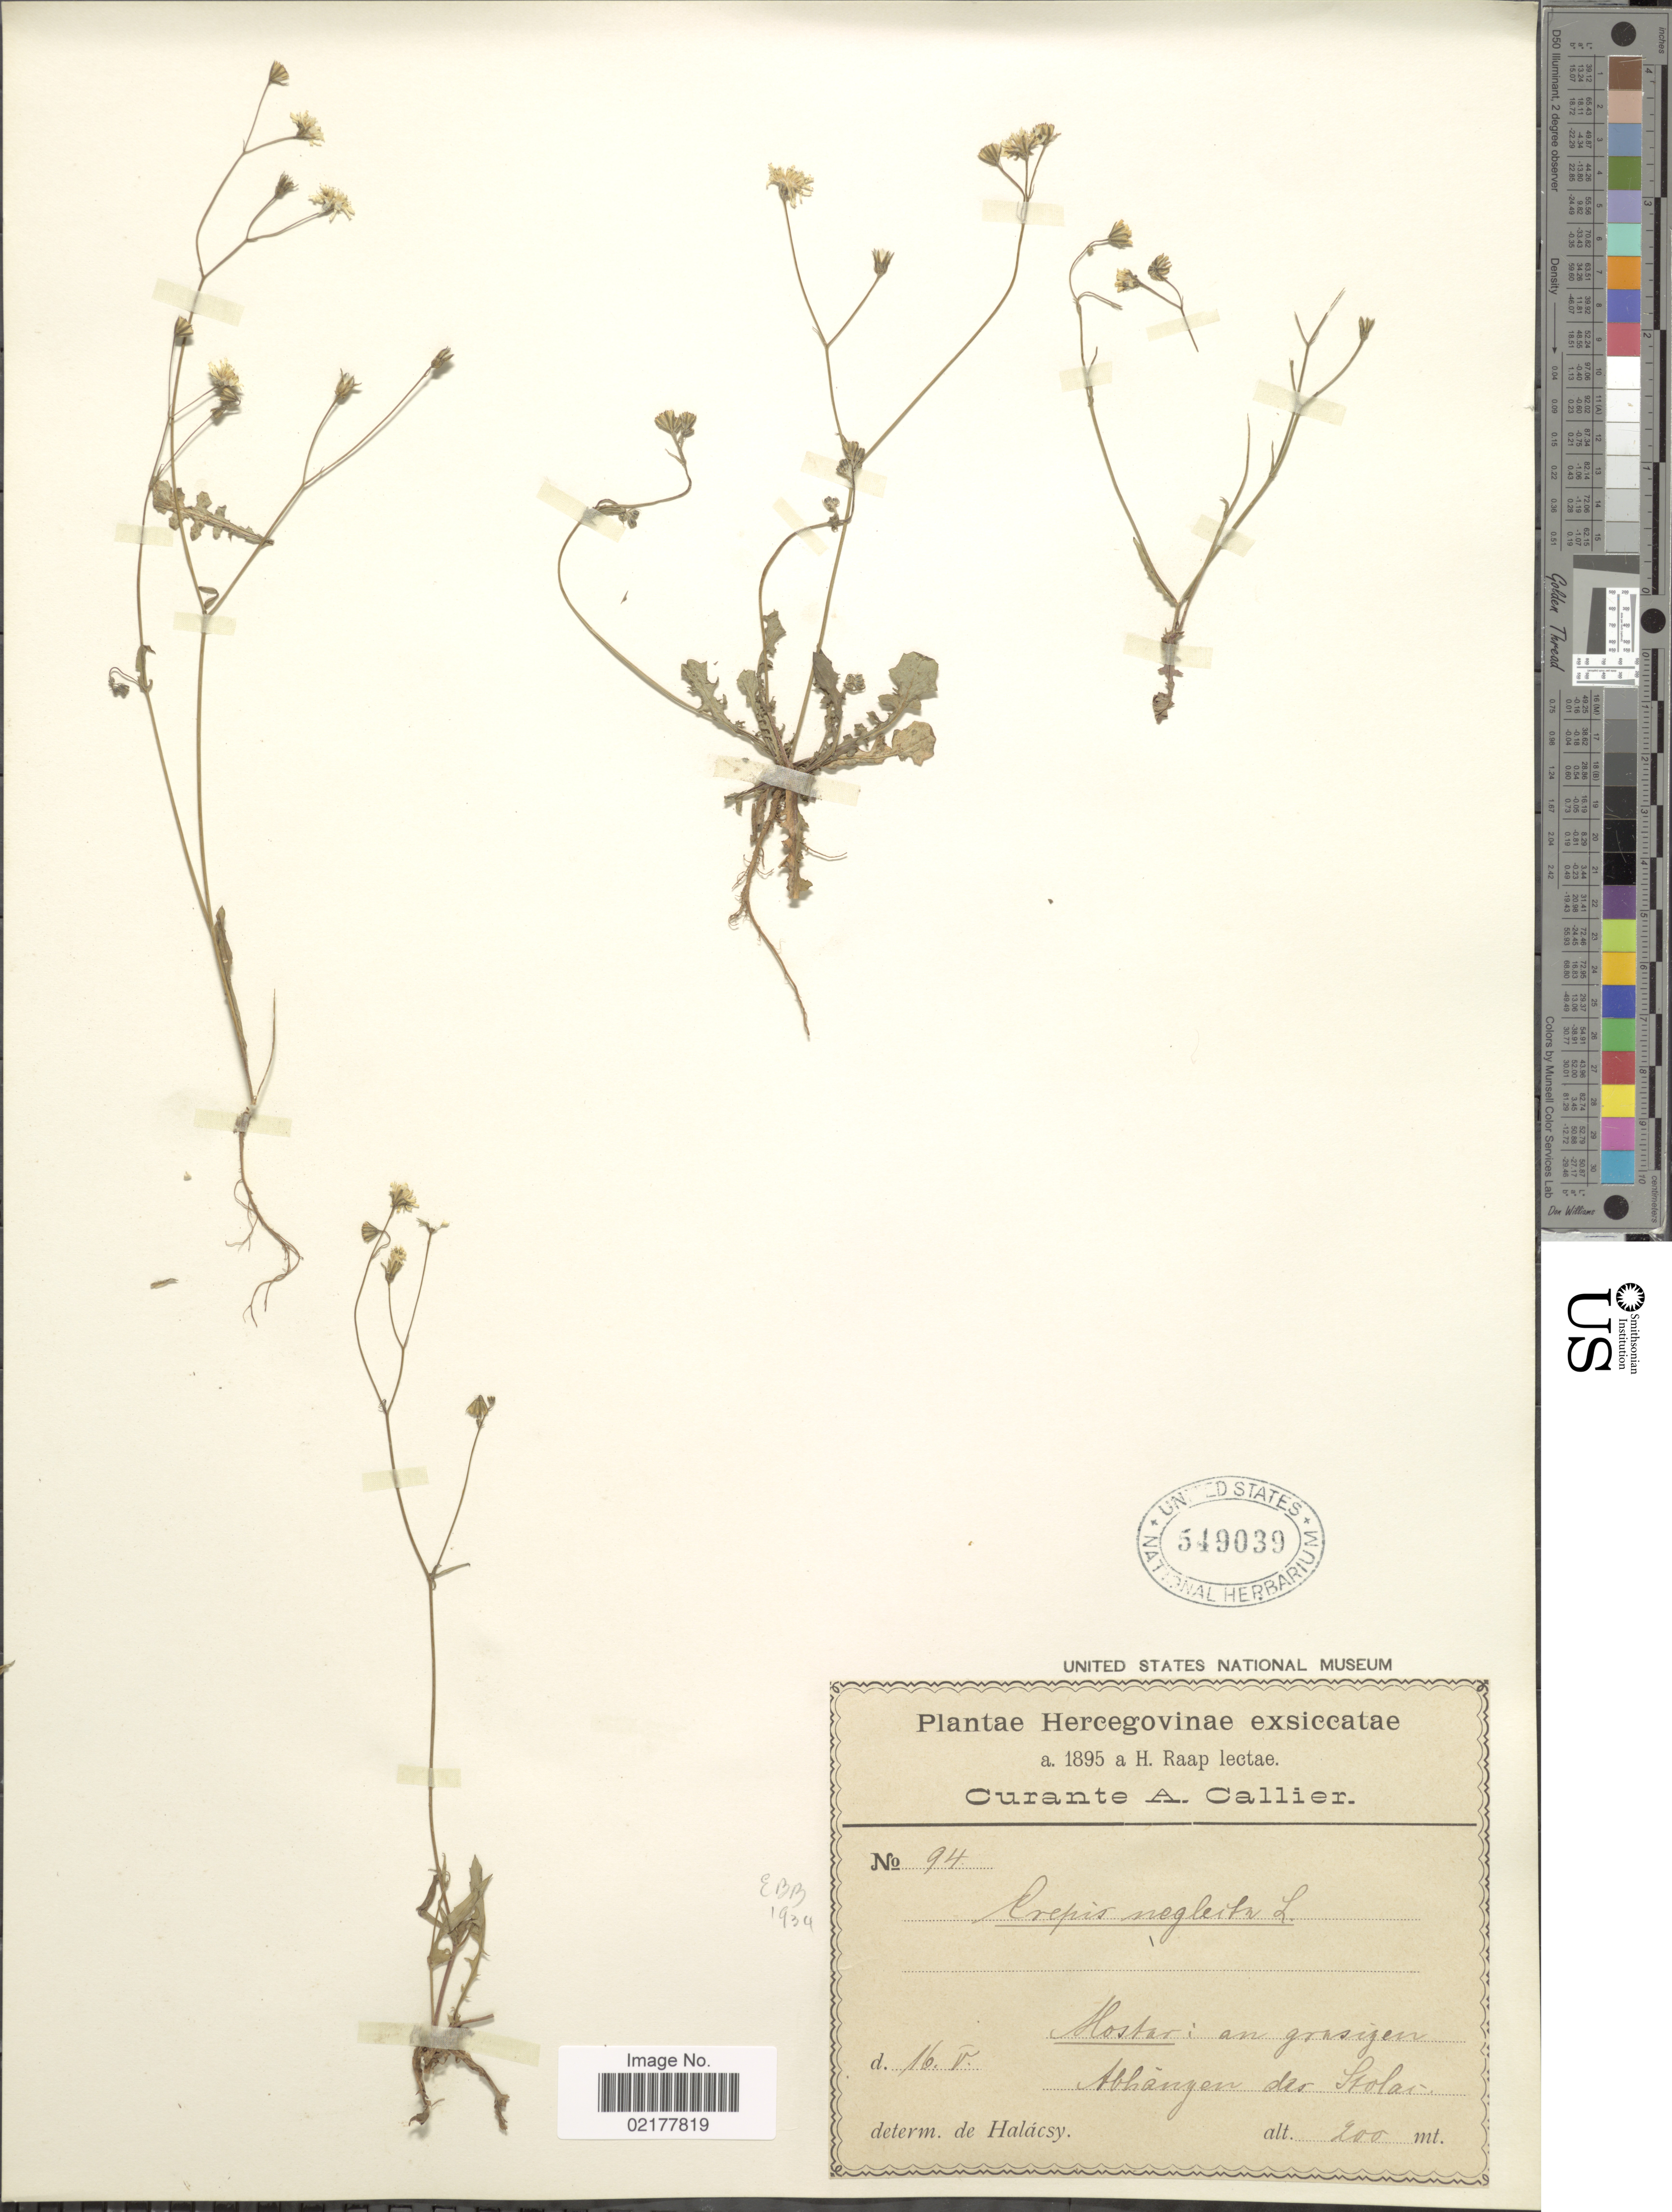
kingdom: Plantae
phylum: Tracheophyta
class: Magnoliopsida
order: Asterales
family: Asteraceae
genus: Crepis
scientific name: Crepis neglecta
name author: L.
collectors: H. Raap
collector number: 94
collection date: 1895-05-16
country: Bosnia and Herzegovina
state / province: Federation of B&H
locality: Hostar: abhangen der Stolar [interpreted] Mostar; Stolac.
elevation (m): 200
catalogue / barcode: US 549039